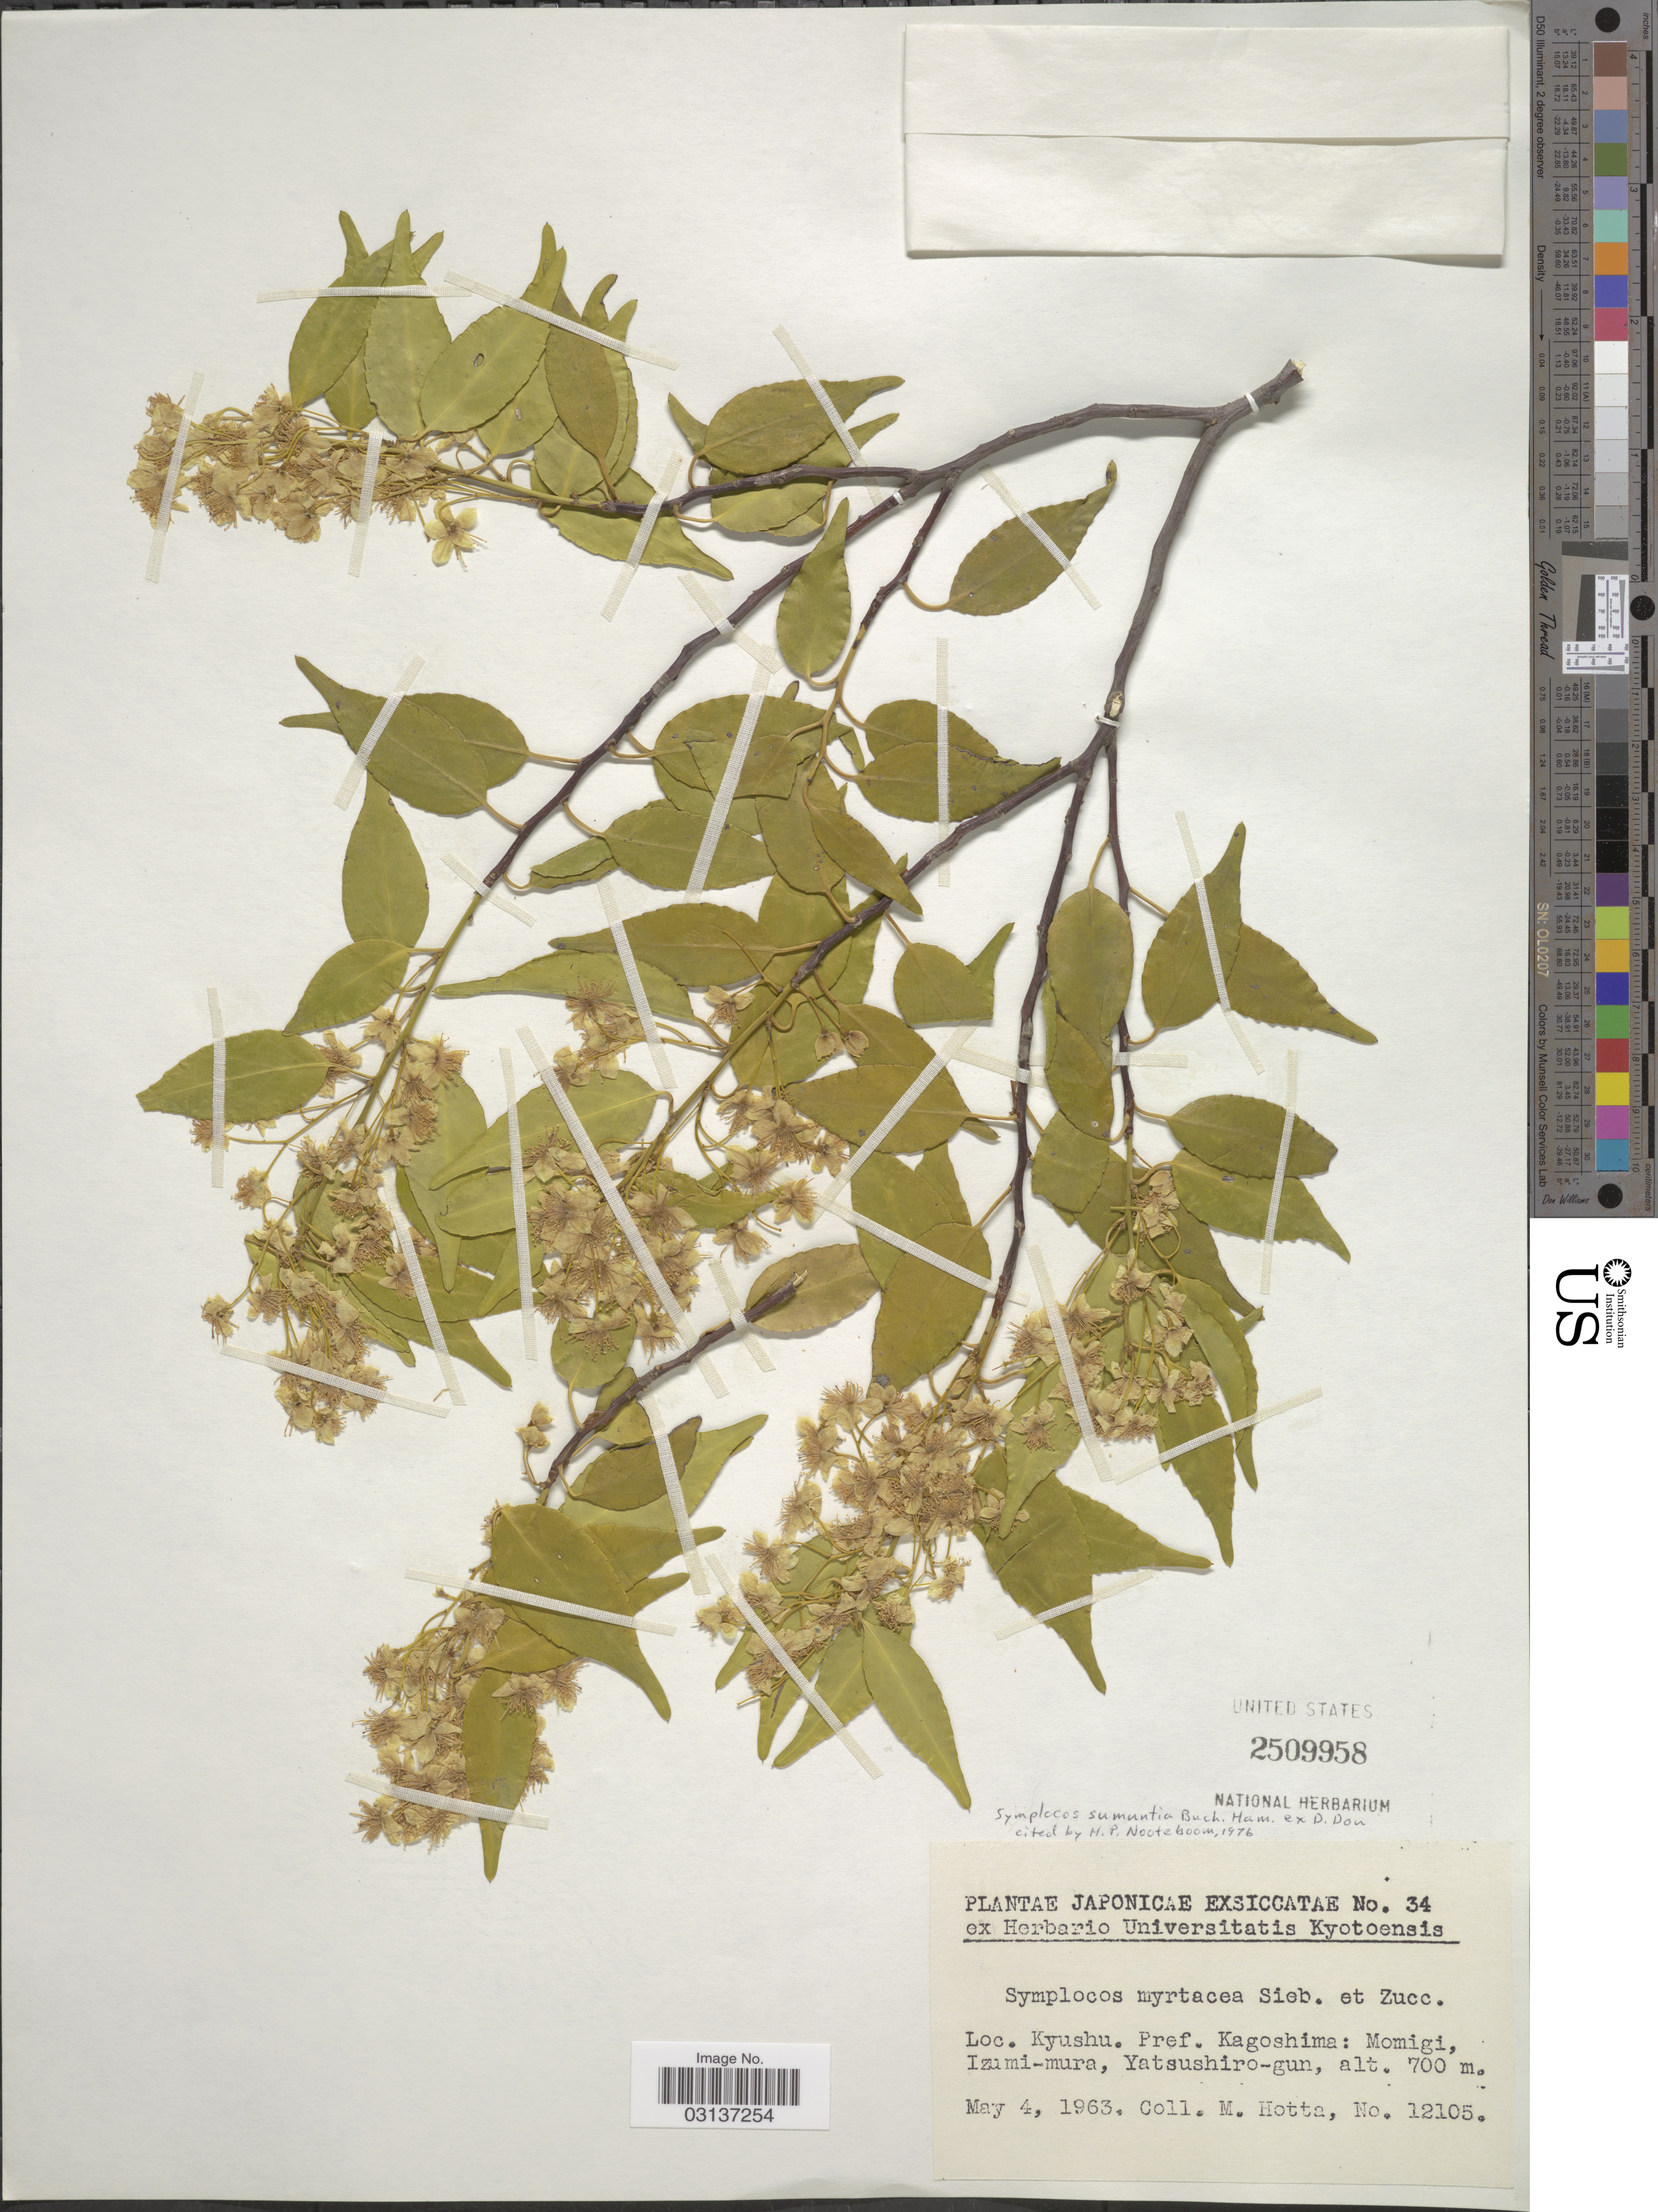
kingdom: Plantae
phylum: Tracheophyta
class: Magnoliopsida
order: Ericales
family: Symplocaceae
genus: Symplocos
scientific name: Symplocos sumuntia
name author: Buch.-Ham. ex D. Don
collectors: M. Hotta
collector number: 12105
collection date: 1963-05-04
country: Japan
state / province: Kagosima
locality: Kyushu. Pref. Kagoshima: Momigi, Izumi-mura, Yatsushiro-gun.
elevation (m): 700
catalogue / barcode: US 2509958